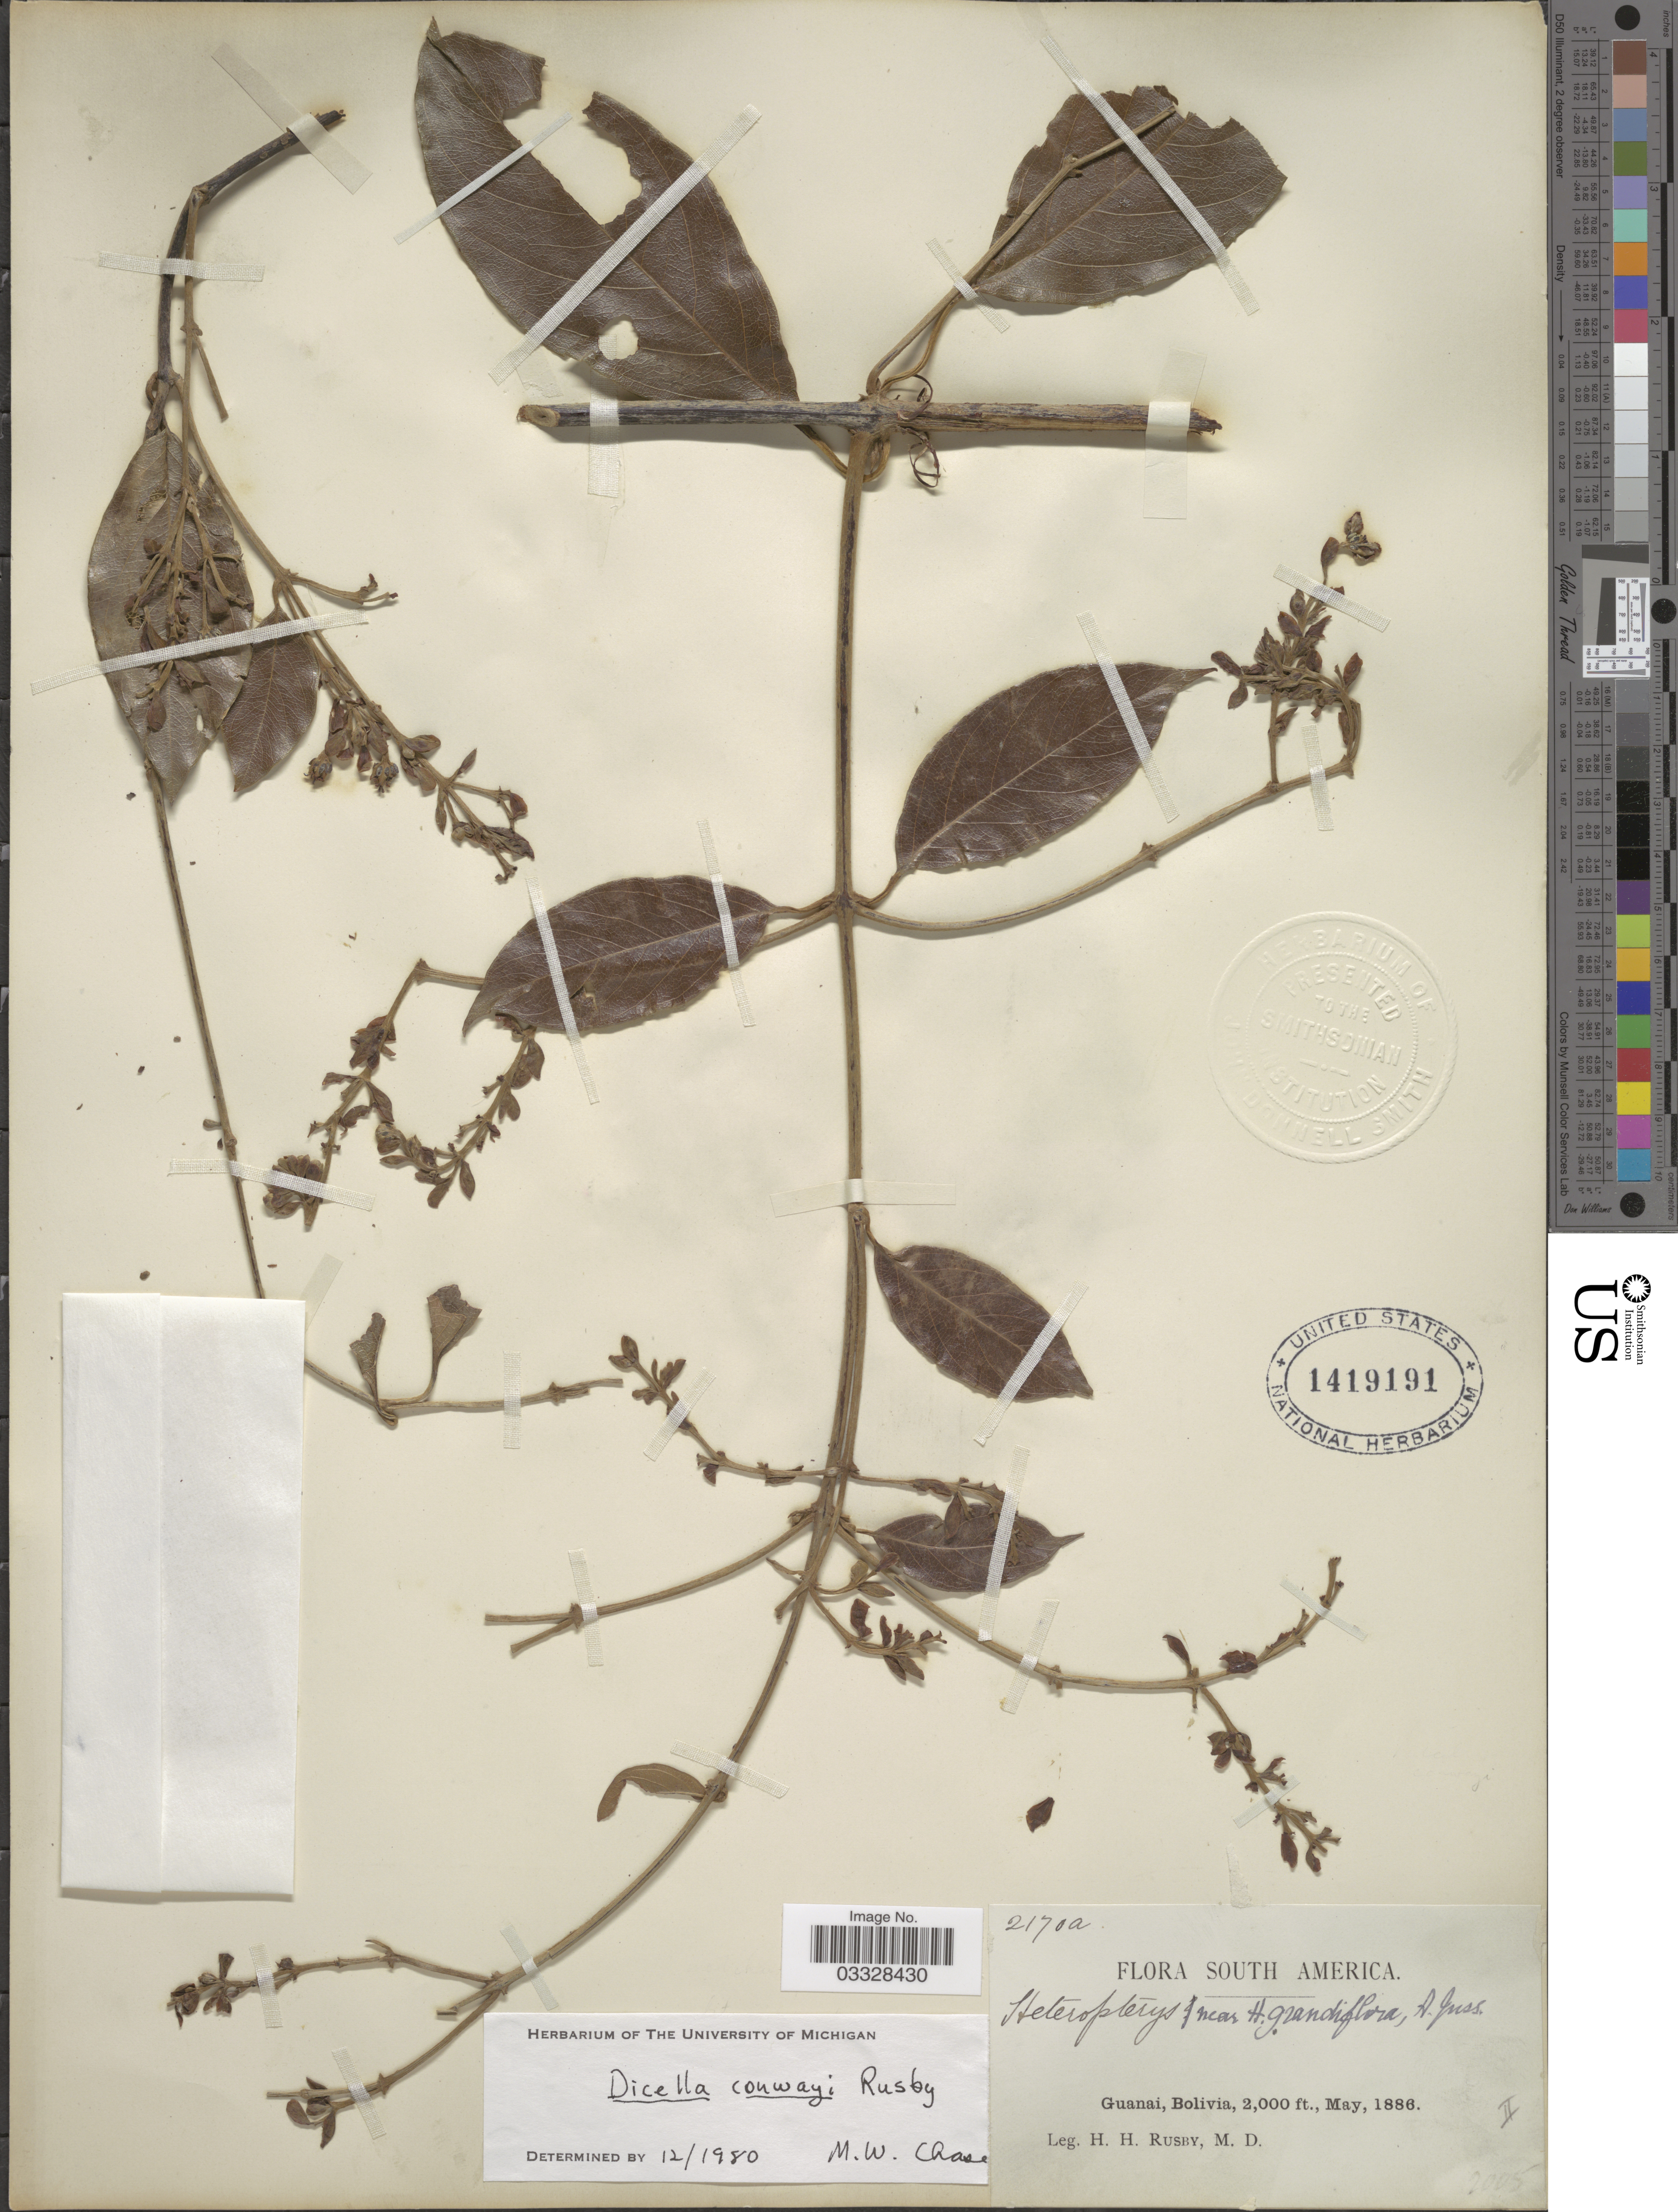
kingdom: Plantae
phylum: Tracheophyta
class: Magnoliopsida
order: Malpighiales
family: Malpighiaceae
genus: Dicella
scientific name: Dicella conwayi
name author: Rusby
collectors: H. H. Rusby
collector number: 2170a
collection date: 1886-05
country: Bolivia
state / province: La Páz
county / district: Larecaja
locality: Guanay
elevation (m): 610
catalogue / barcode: US 1419191